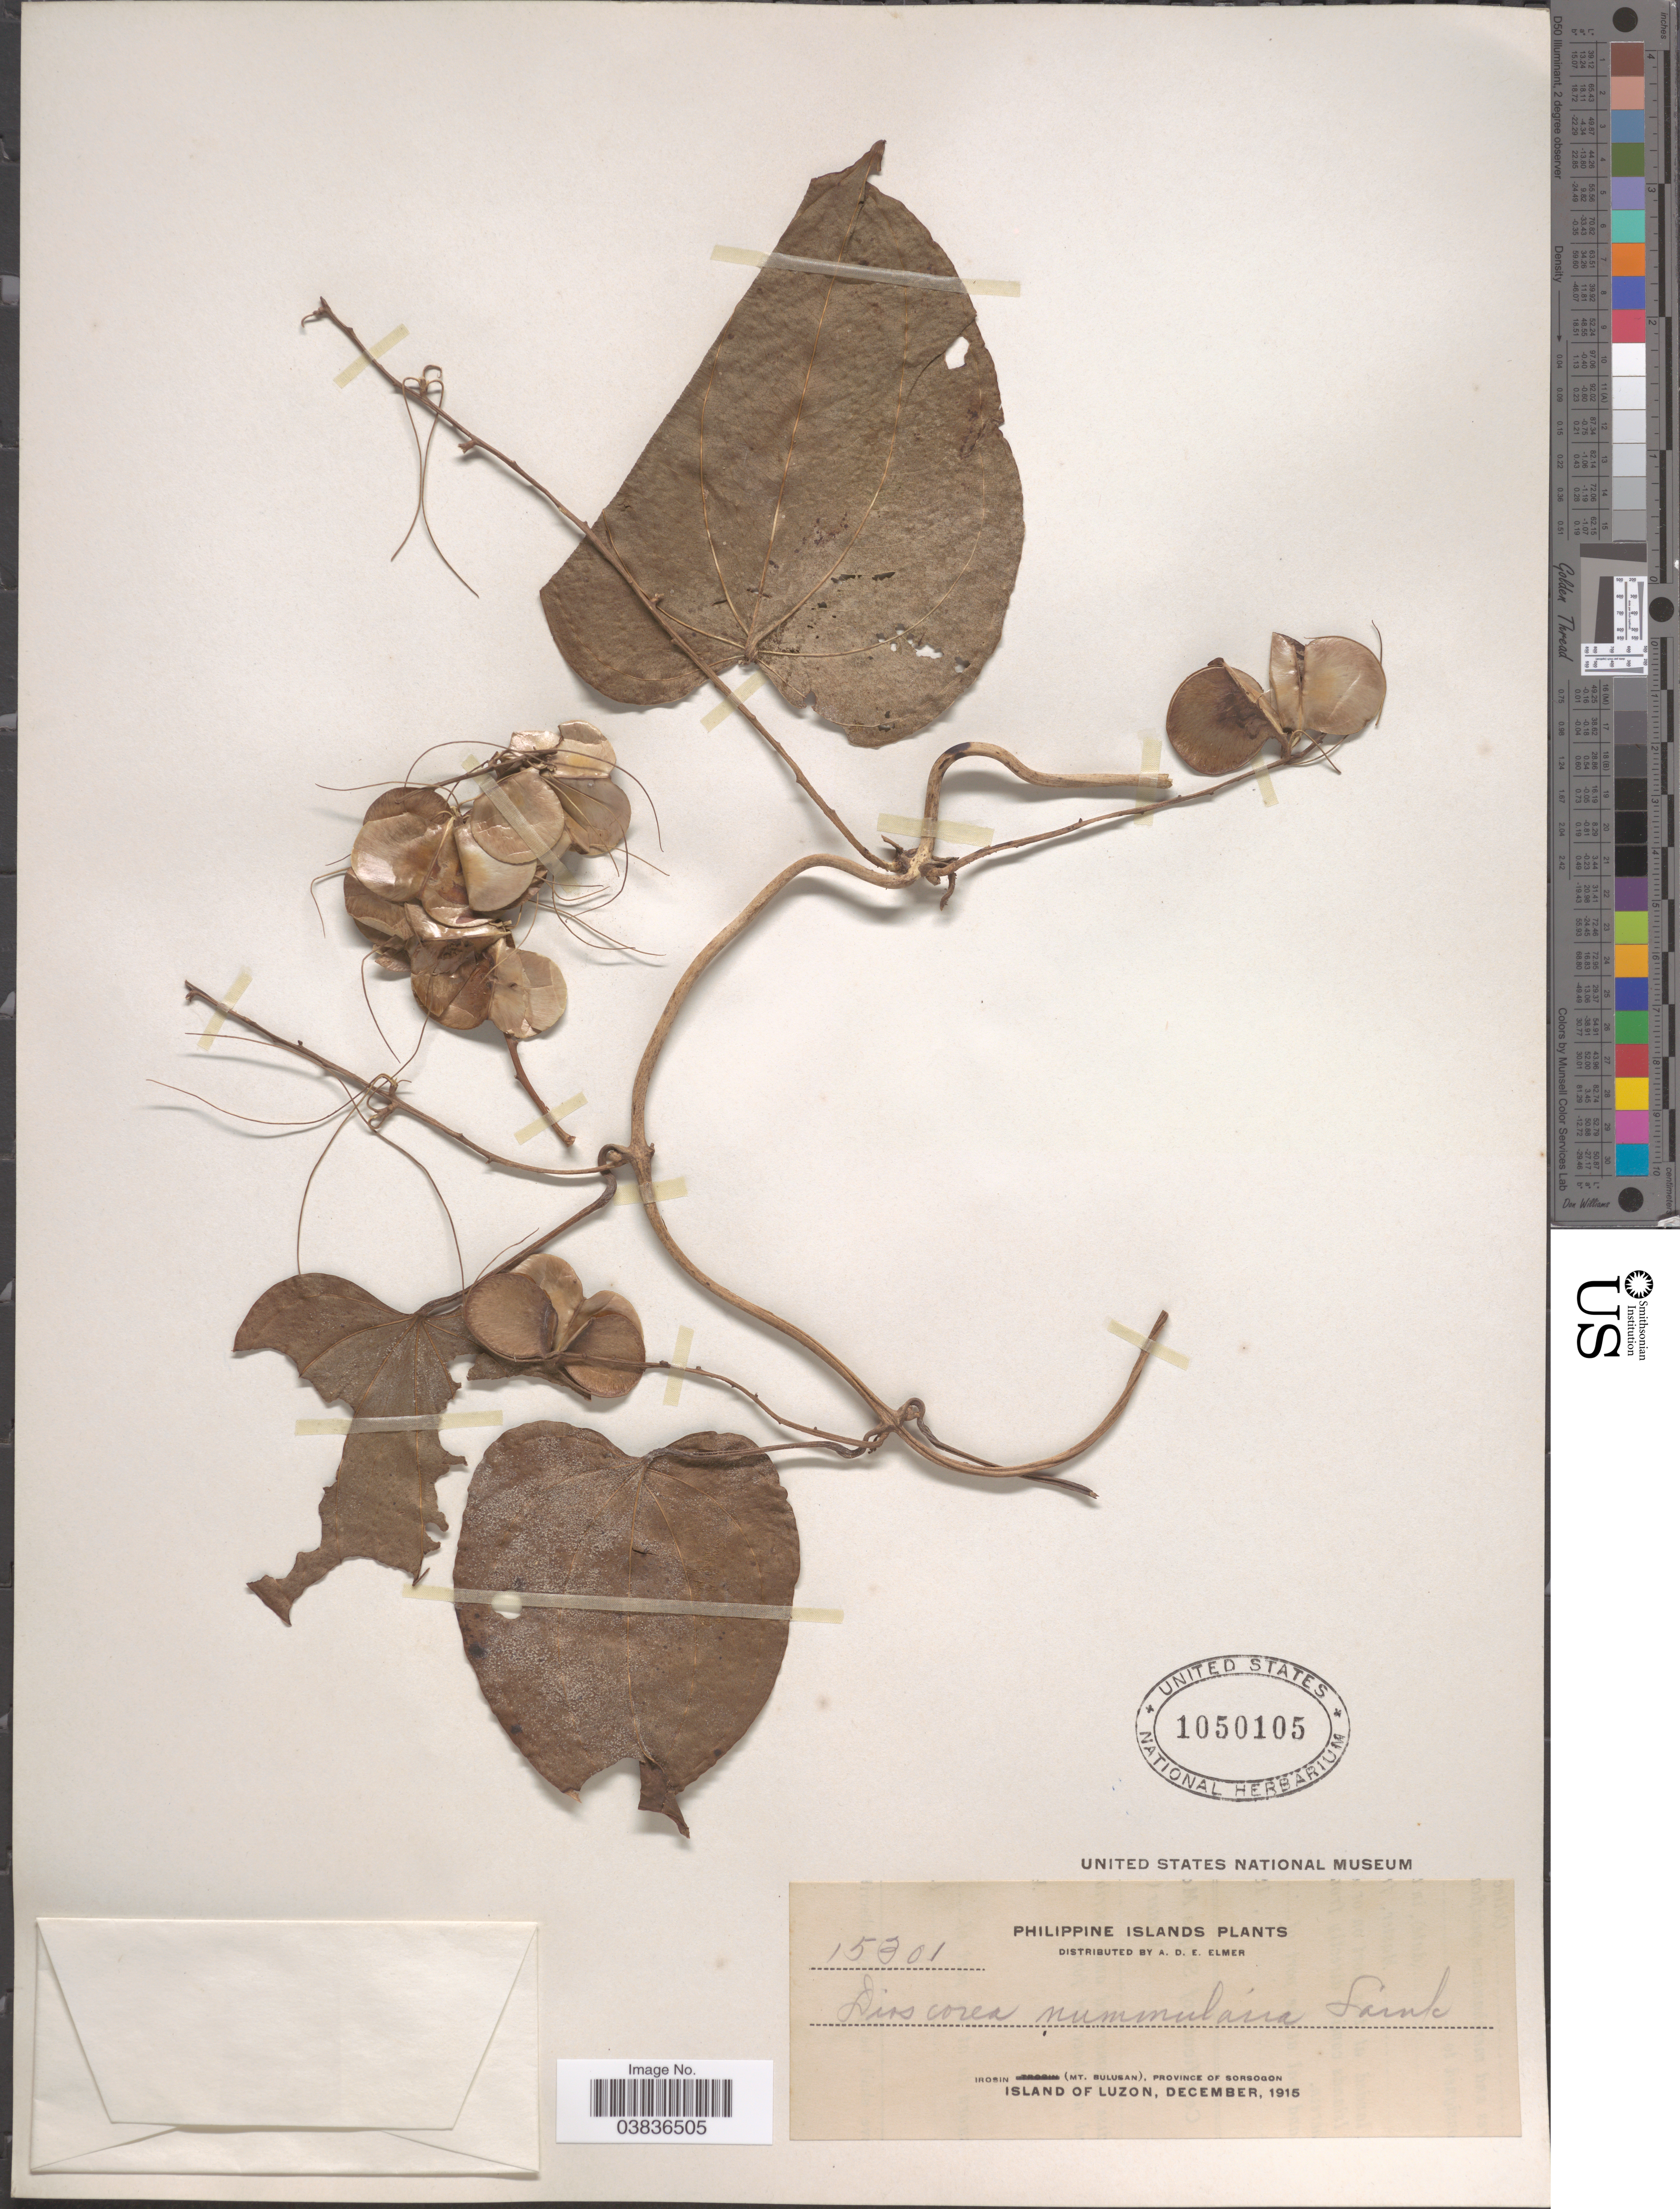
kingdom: Plantae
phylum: Tracheophyta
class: Liliopsida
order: Dioscoreales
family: Dioscoreaceae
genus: Dioscorea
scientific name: Dioscorea nummularia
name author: Lam.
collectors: A. D. E. Elmer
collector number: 15301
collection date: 1915-12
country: Philippines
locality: Philippine Islands. Irosin (Mt. Bulusan), Province of Sorsogon, Island of Luzon.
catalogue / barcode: US 1050105